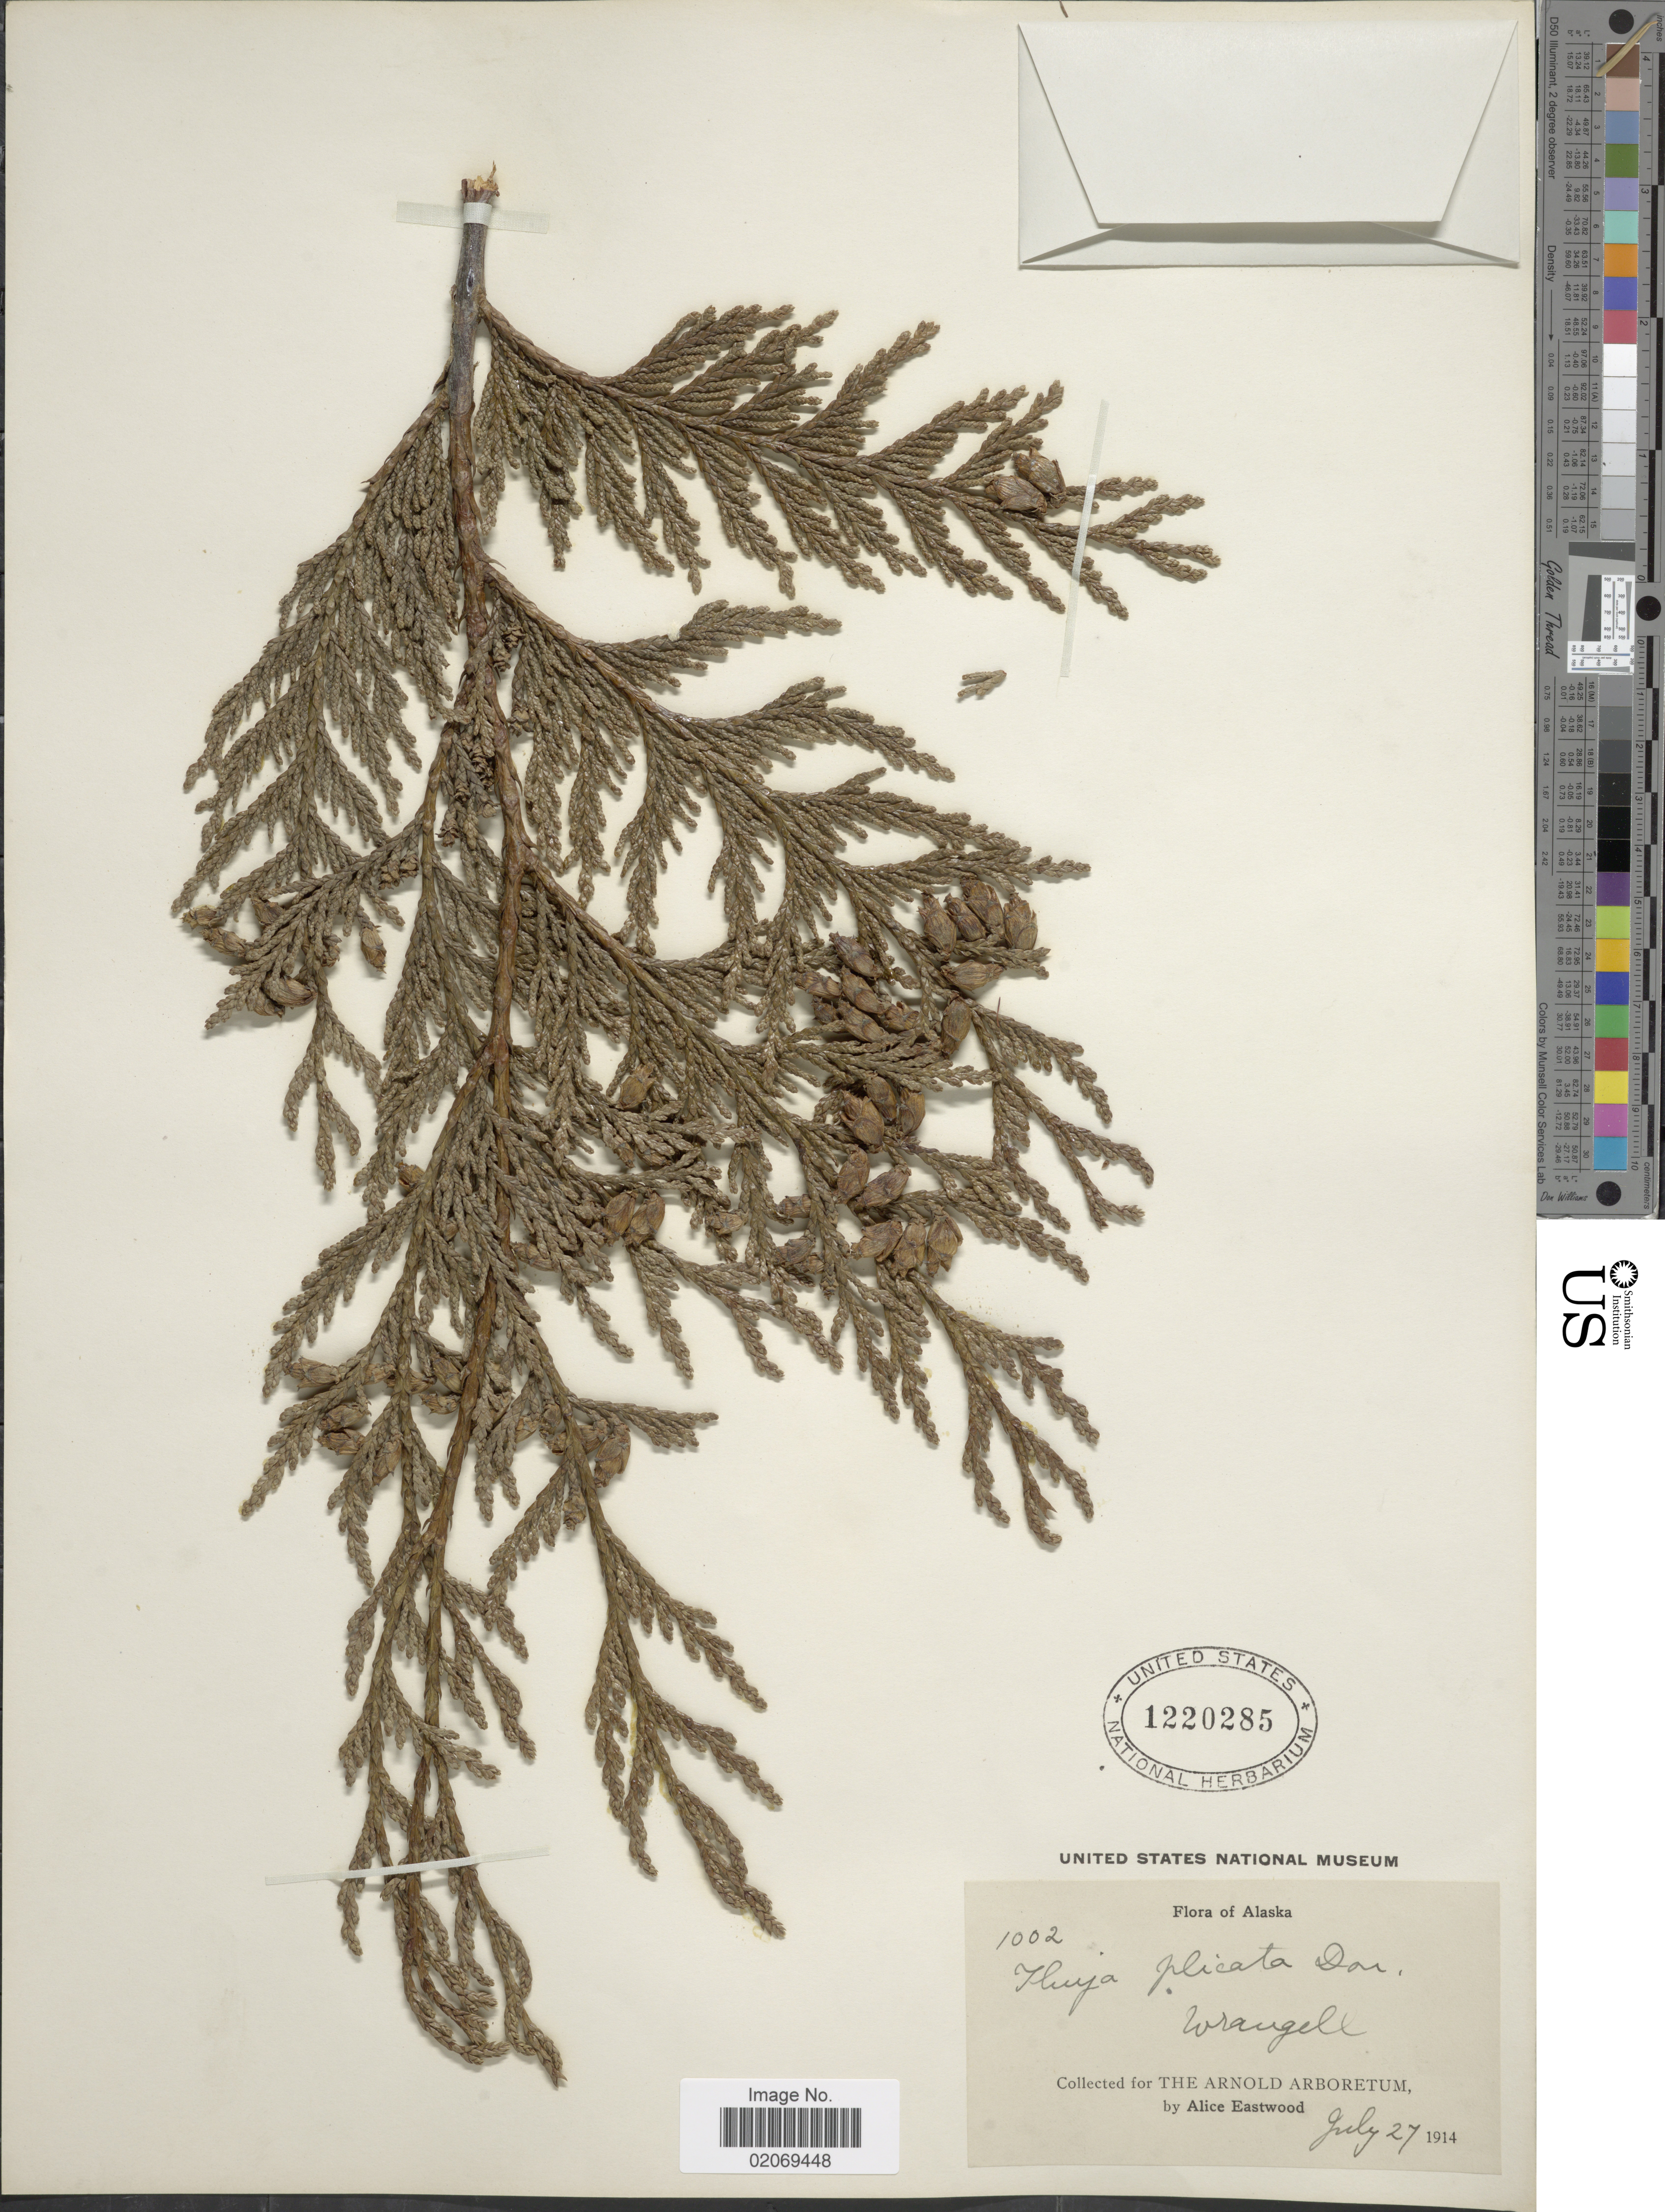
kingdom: Plantae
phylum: Tracheophyta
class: Pinopsida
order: Pinales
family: Cupressaceae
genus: Thuja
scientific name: Thuja plicata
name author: Donn & D. Don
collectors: A. Eastwood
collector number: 1002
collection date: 1914-07-27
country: United States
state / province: Alaska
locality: Wrangell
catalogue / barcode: US 1220285